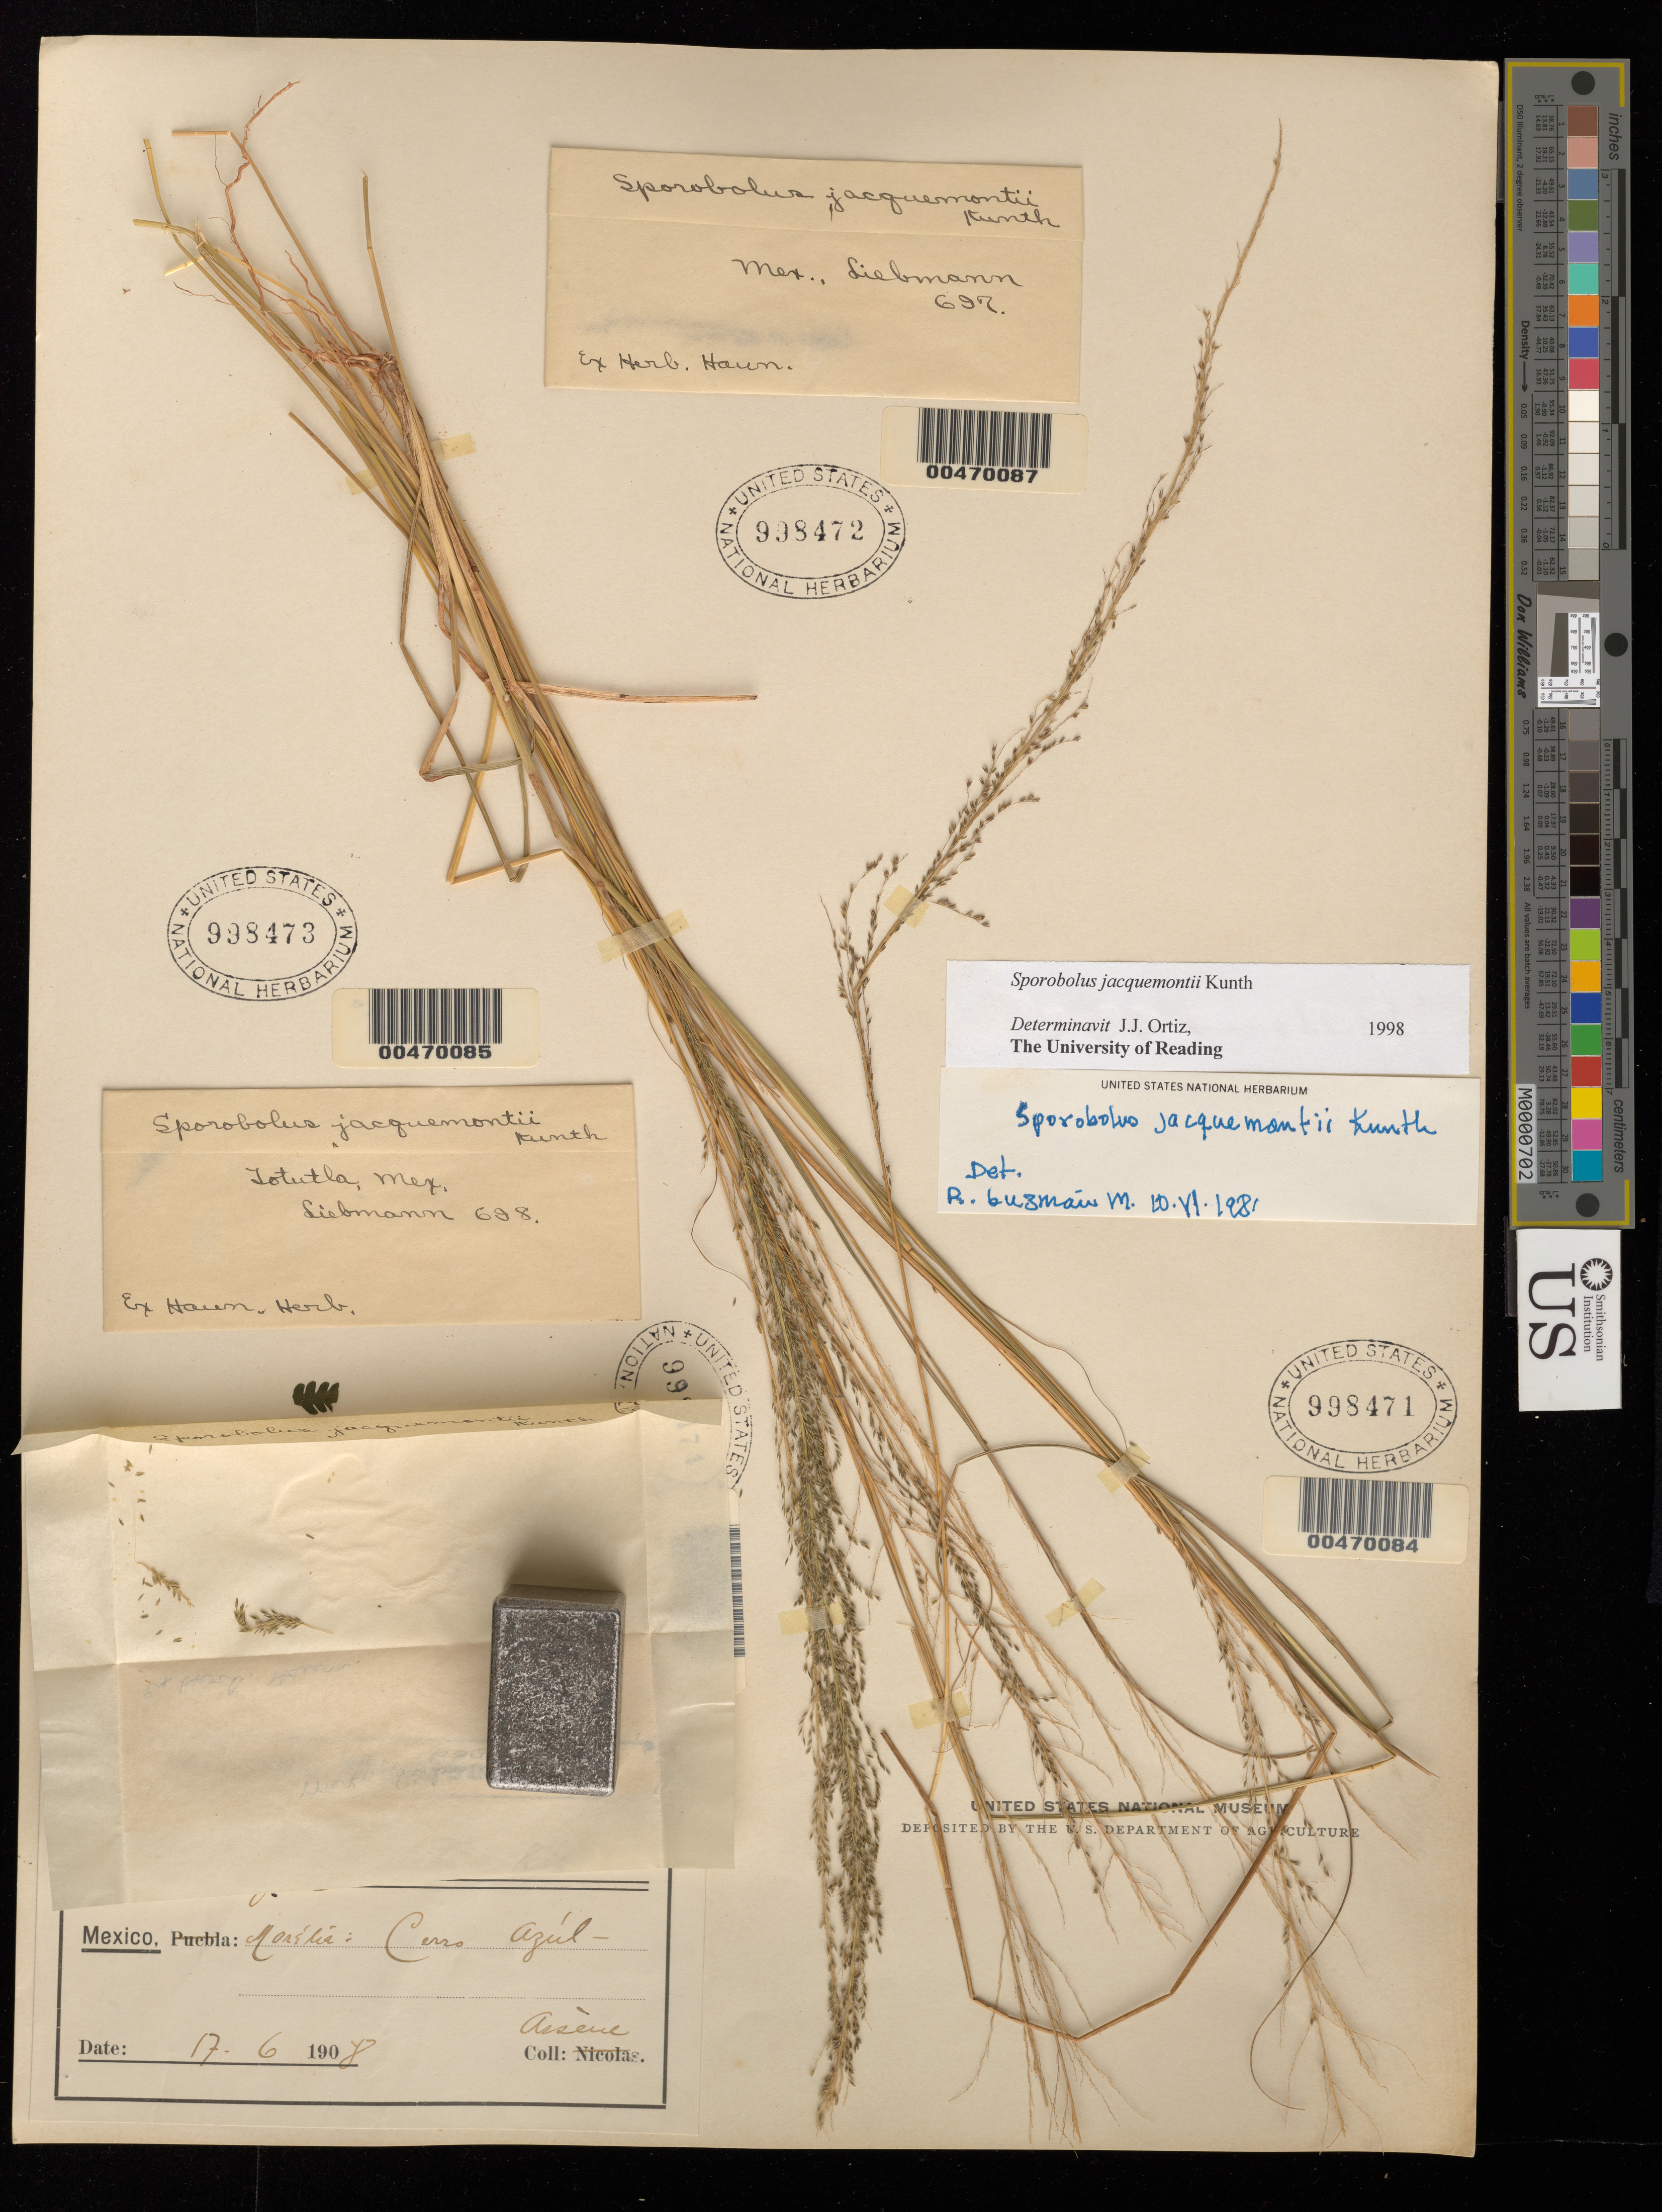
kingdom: Plantae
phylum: Tracheophyta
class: Liliopsida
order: Poales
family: Poaceae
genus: Sporobolus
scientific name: Sporobolus jacquemontii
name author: Kunth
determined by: Guzman-M., R.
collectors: F. M. Liebmann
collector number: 696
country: Mexico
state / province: Jalisco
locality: San Ramon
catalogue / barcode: US 998474